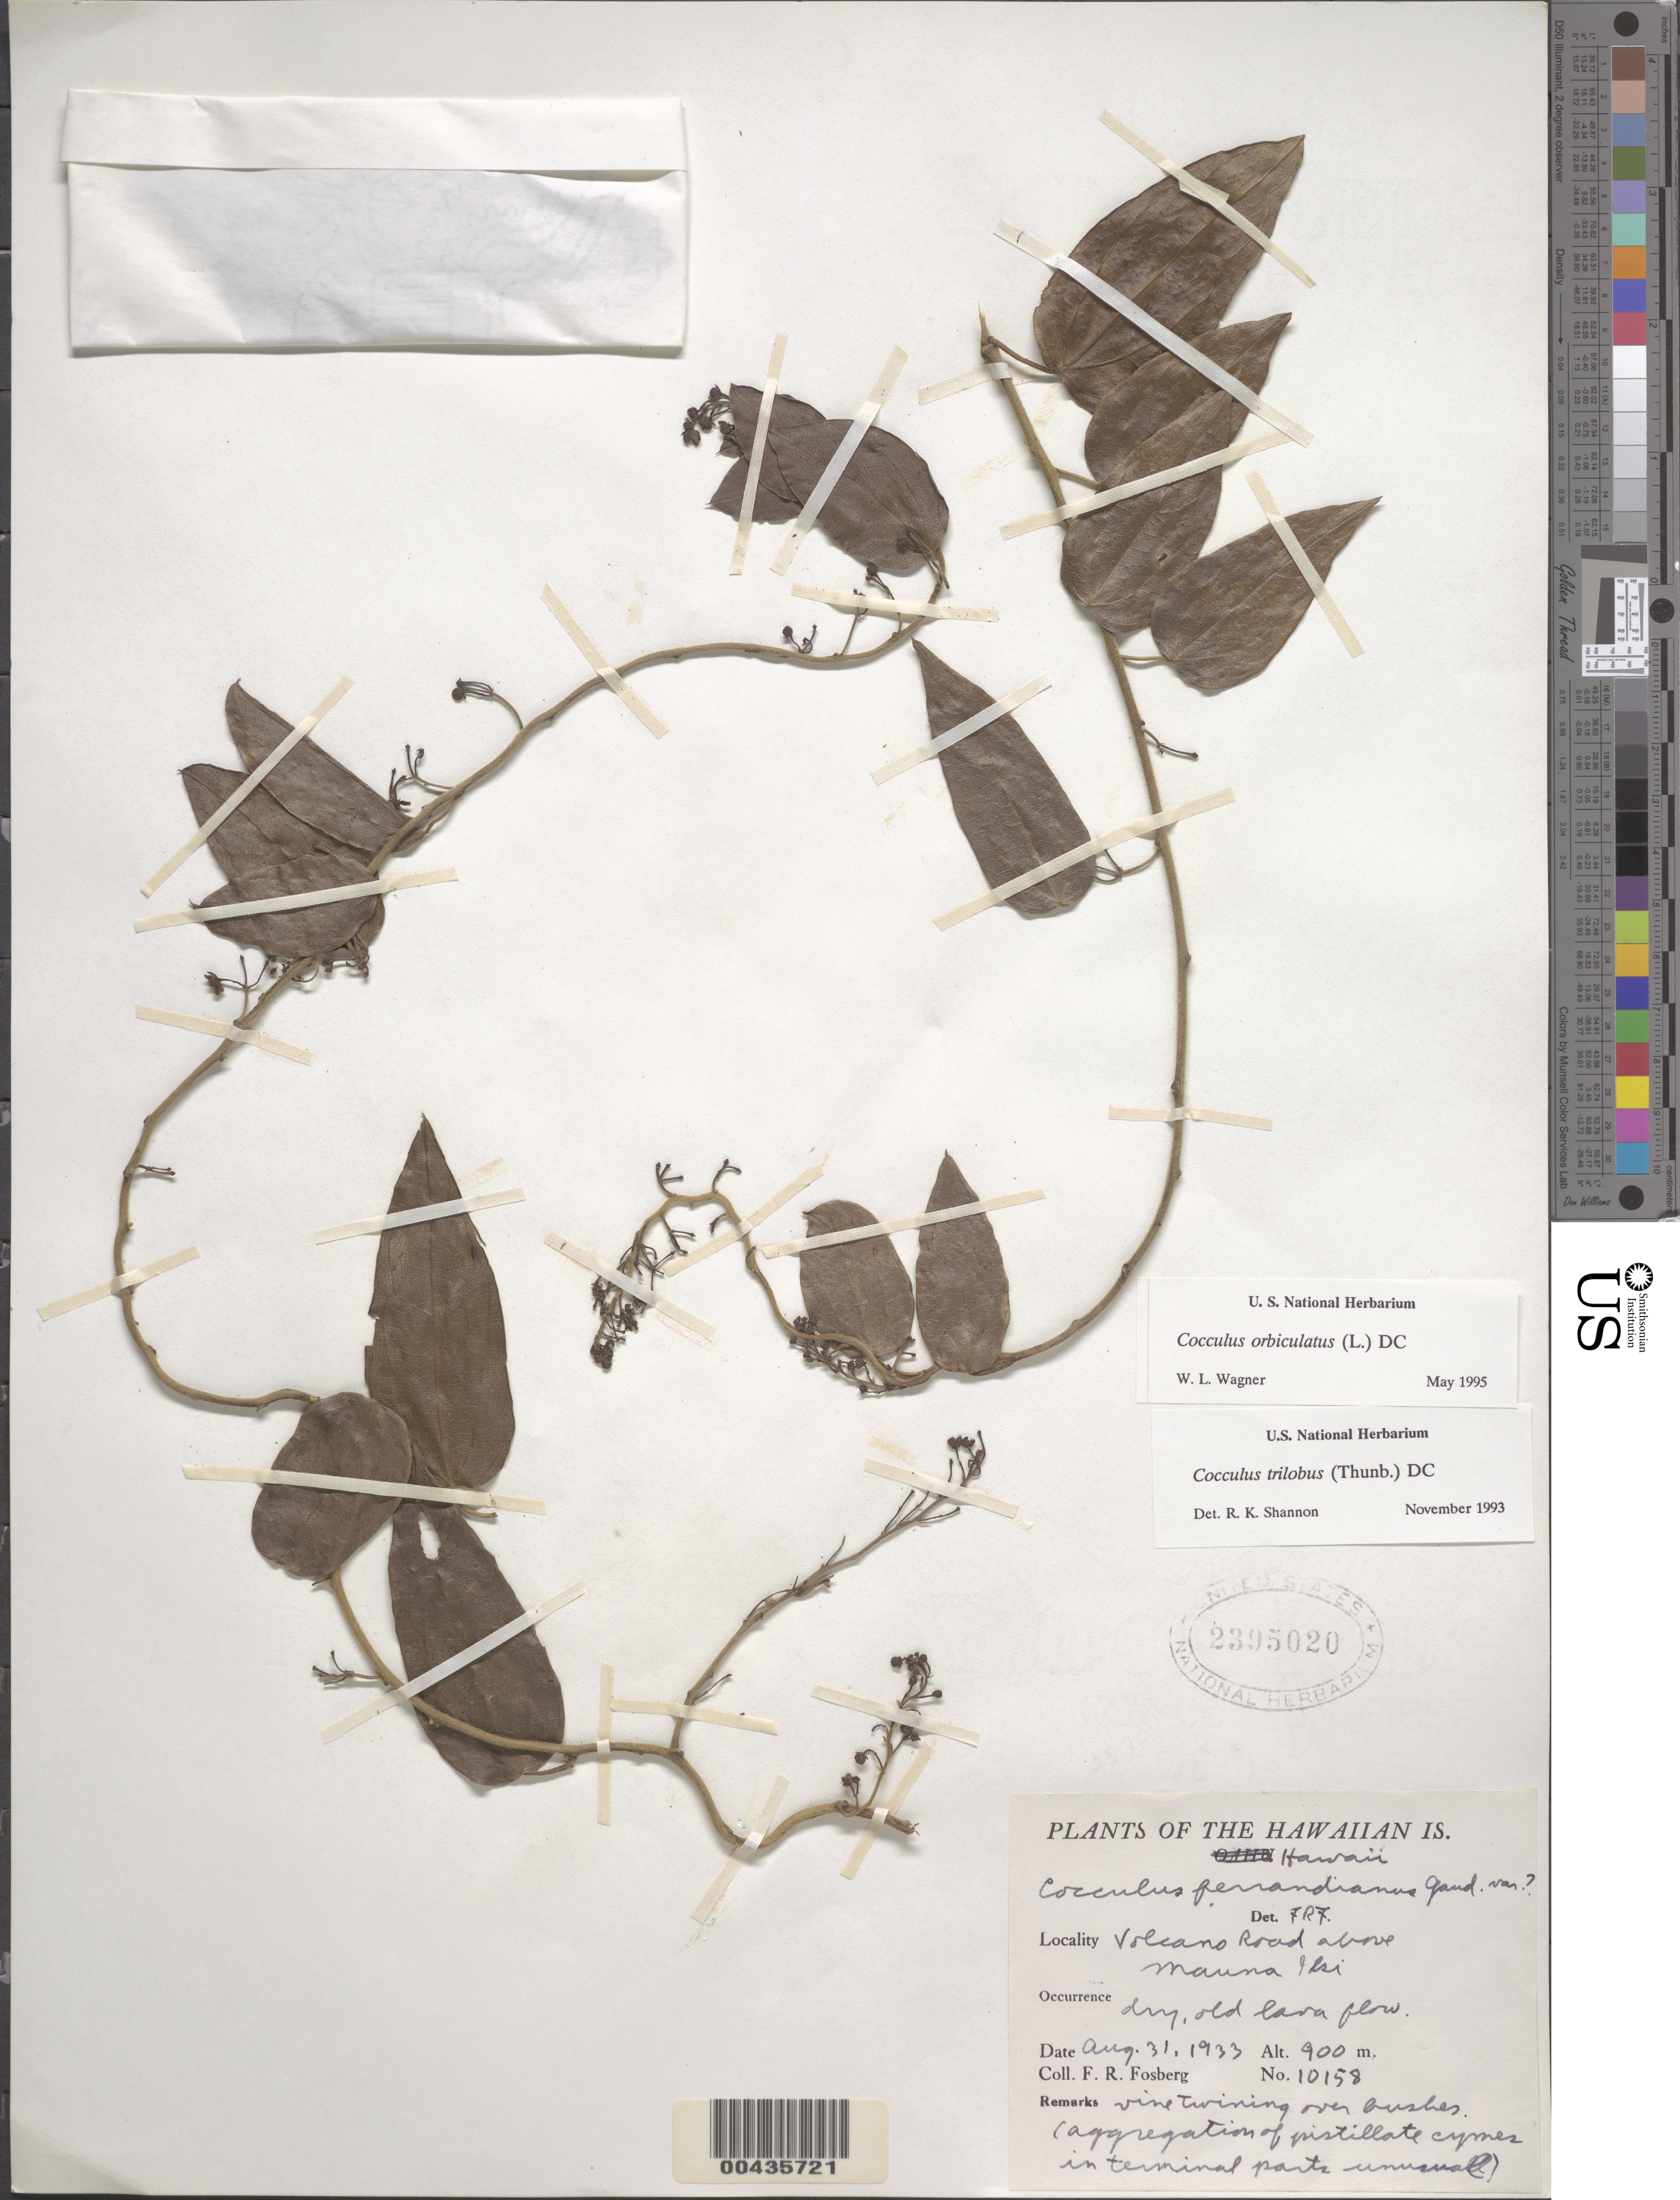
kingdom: Plantae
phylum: Tracheophyta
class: Magnoliopsida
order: Ranunculales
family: Menispermaceae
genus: Cocculus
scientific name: Cocculus orbiculatus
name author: (L.) DC.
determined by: Wagner, W. L., (BOT), Smithsonian Institution - National Museum of Natural History (UNITED STATES)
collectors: F. R. Fosberg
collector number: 10158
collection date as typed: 31 Aug 1933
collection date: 1933-08-31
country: United States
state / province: Hawaii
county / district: Hawaii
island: Hawaii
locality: Volcano Road above Mauna Iki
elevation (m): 900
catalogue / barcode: US 2395020